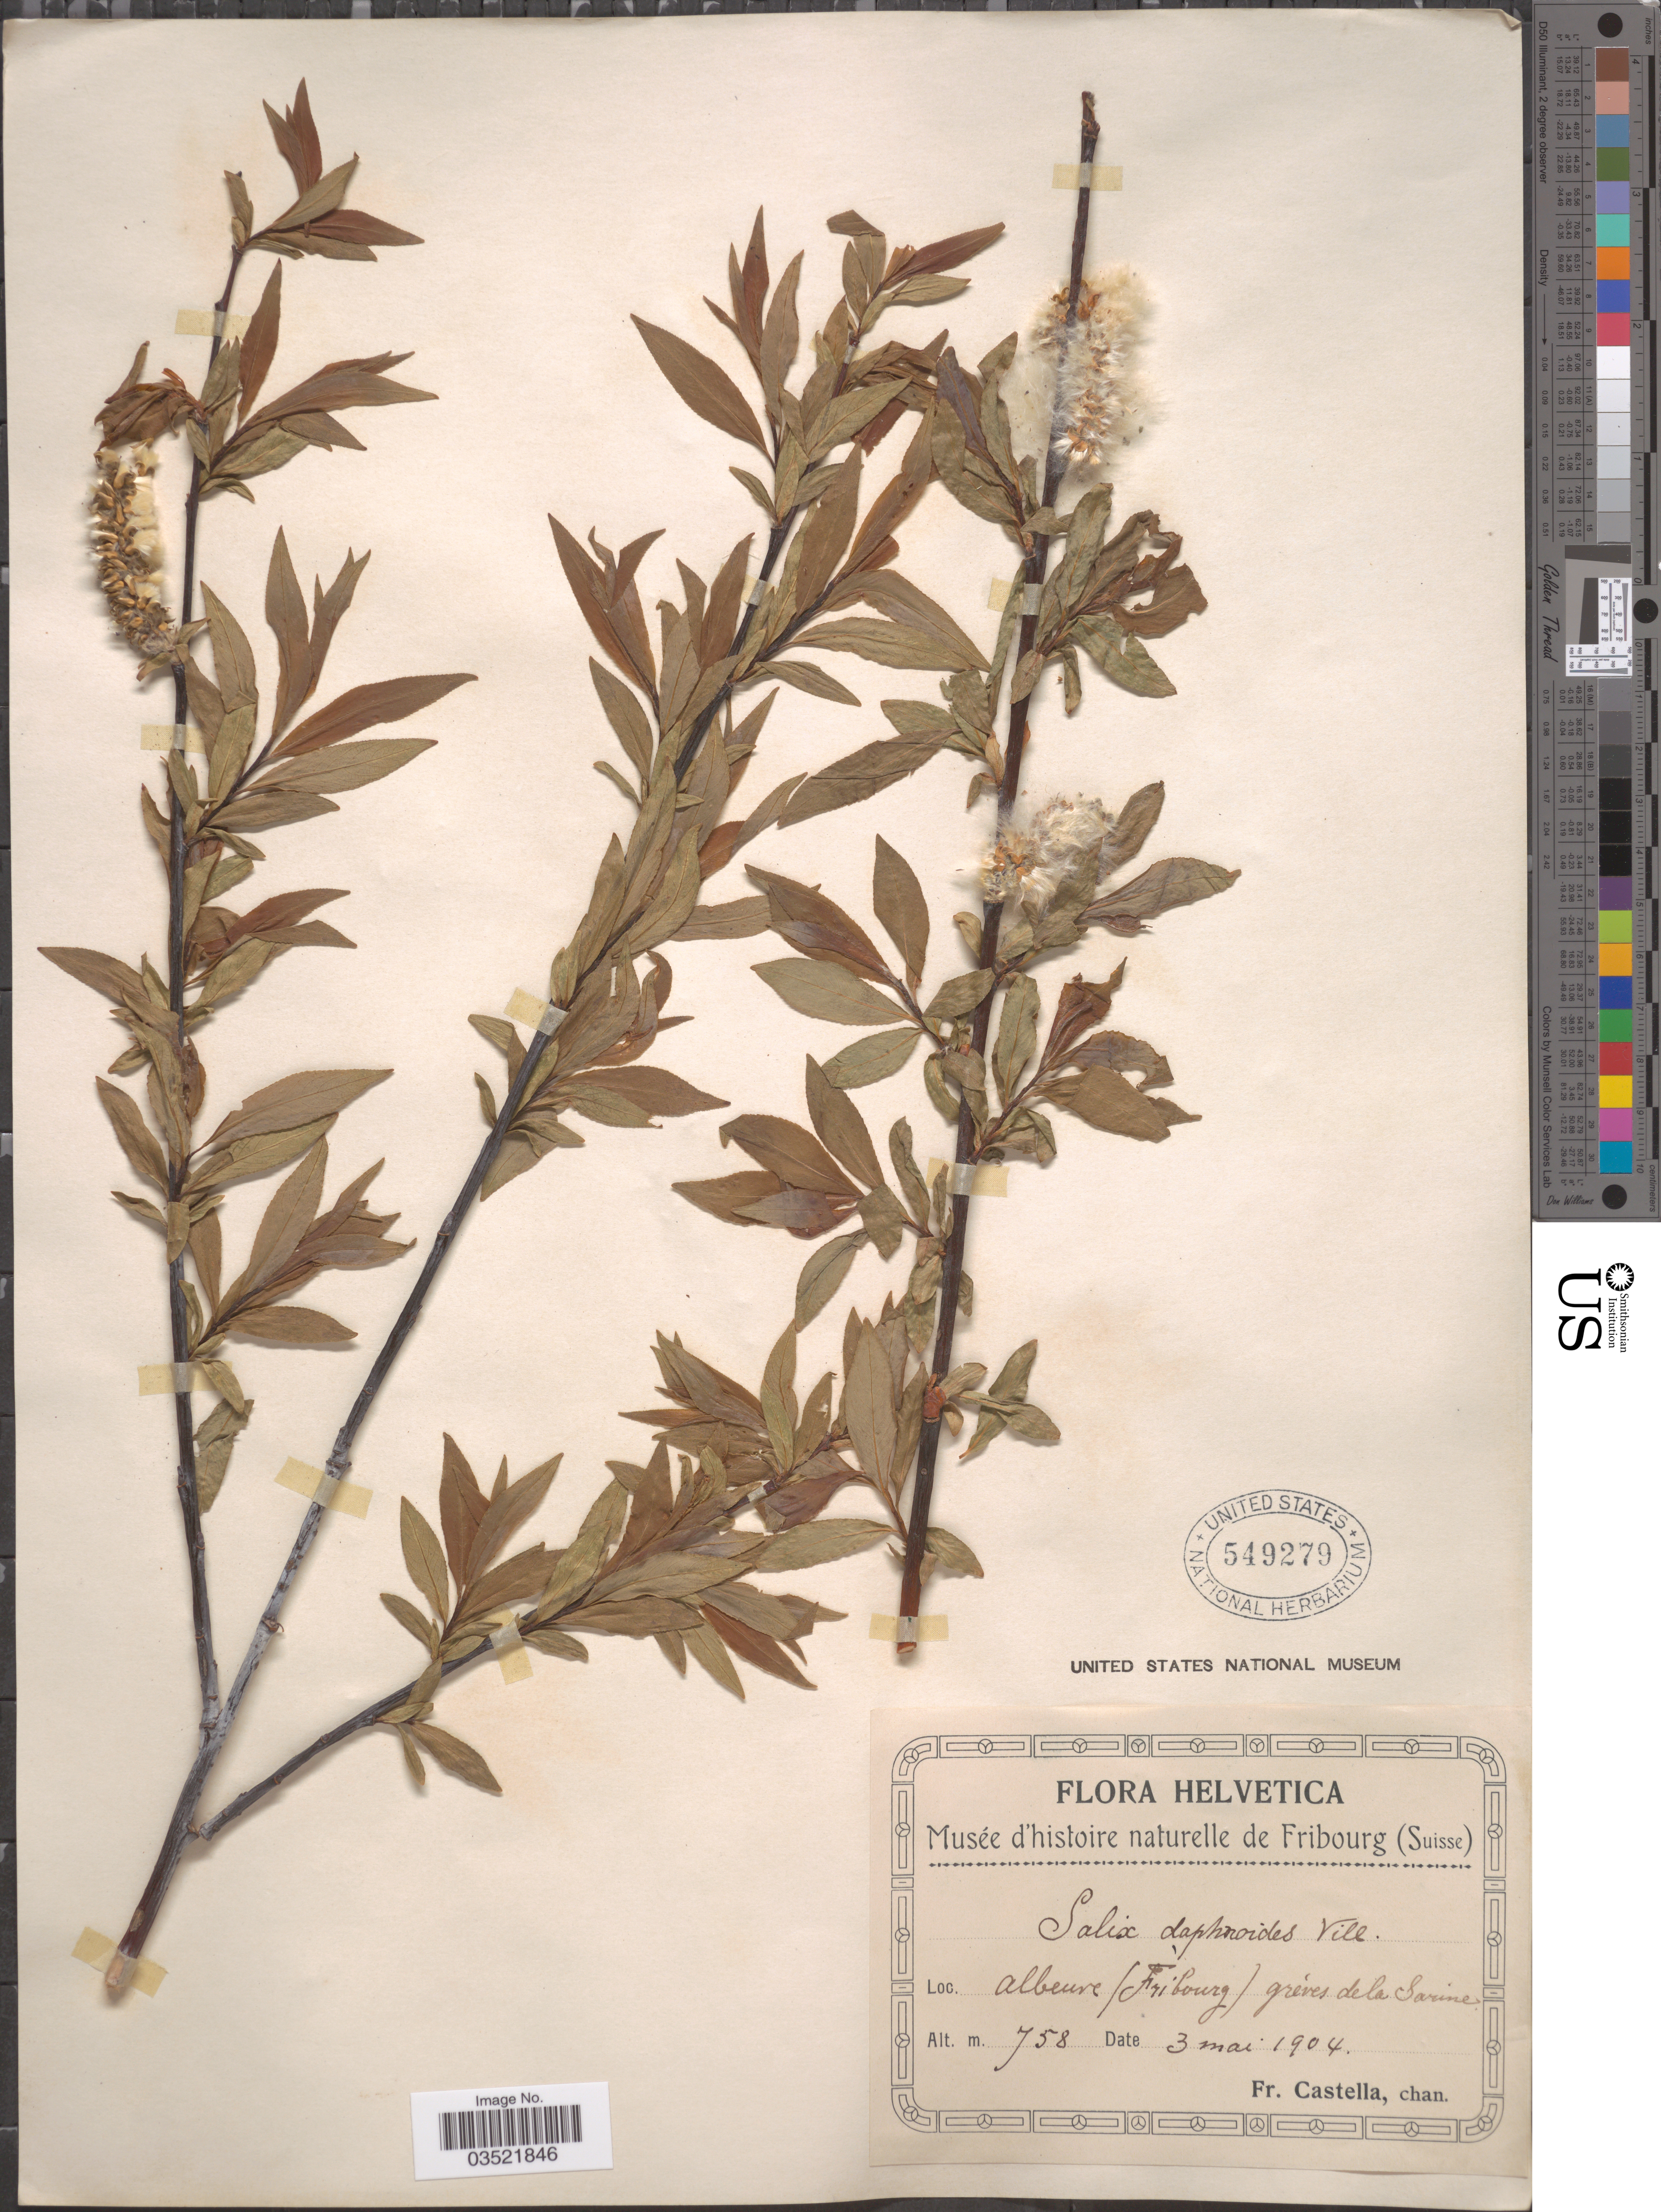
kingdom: Plantae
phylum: Tracheophyta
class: Magnoliopsida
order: Malpighiales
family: Salicaceae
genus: Salix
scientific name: Salix daphnoides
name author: Vill.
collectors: Fr. Castella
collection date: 1904-05-03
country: Switzerland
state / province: Fribourg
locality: Helvetica. Albeuve/ gréves de la Sarine.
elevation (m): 758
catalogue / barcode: US 549279